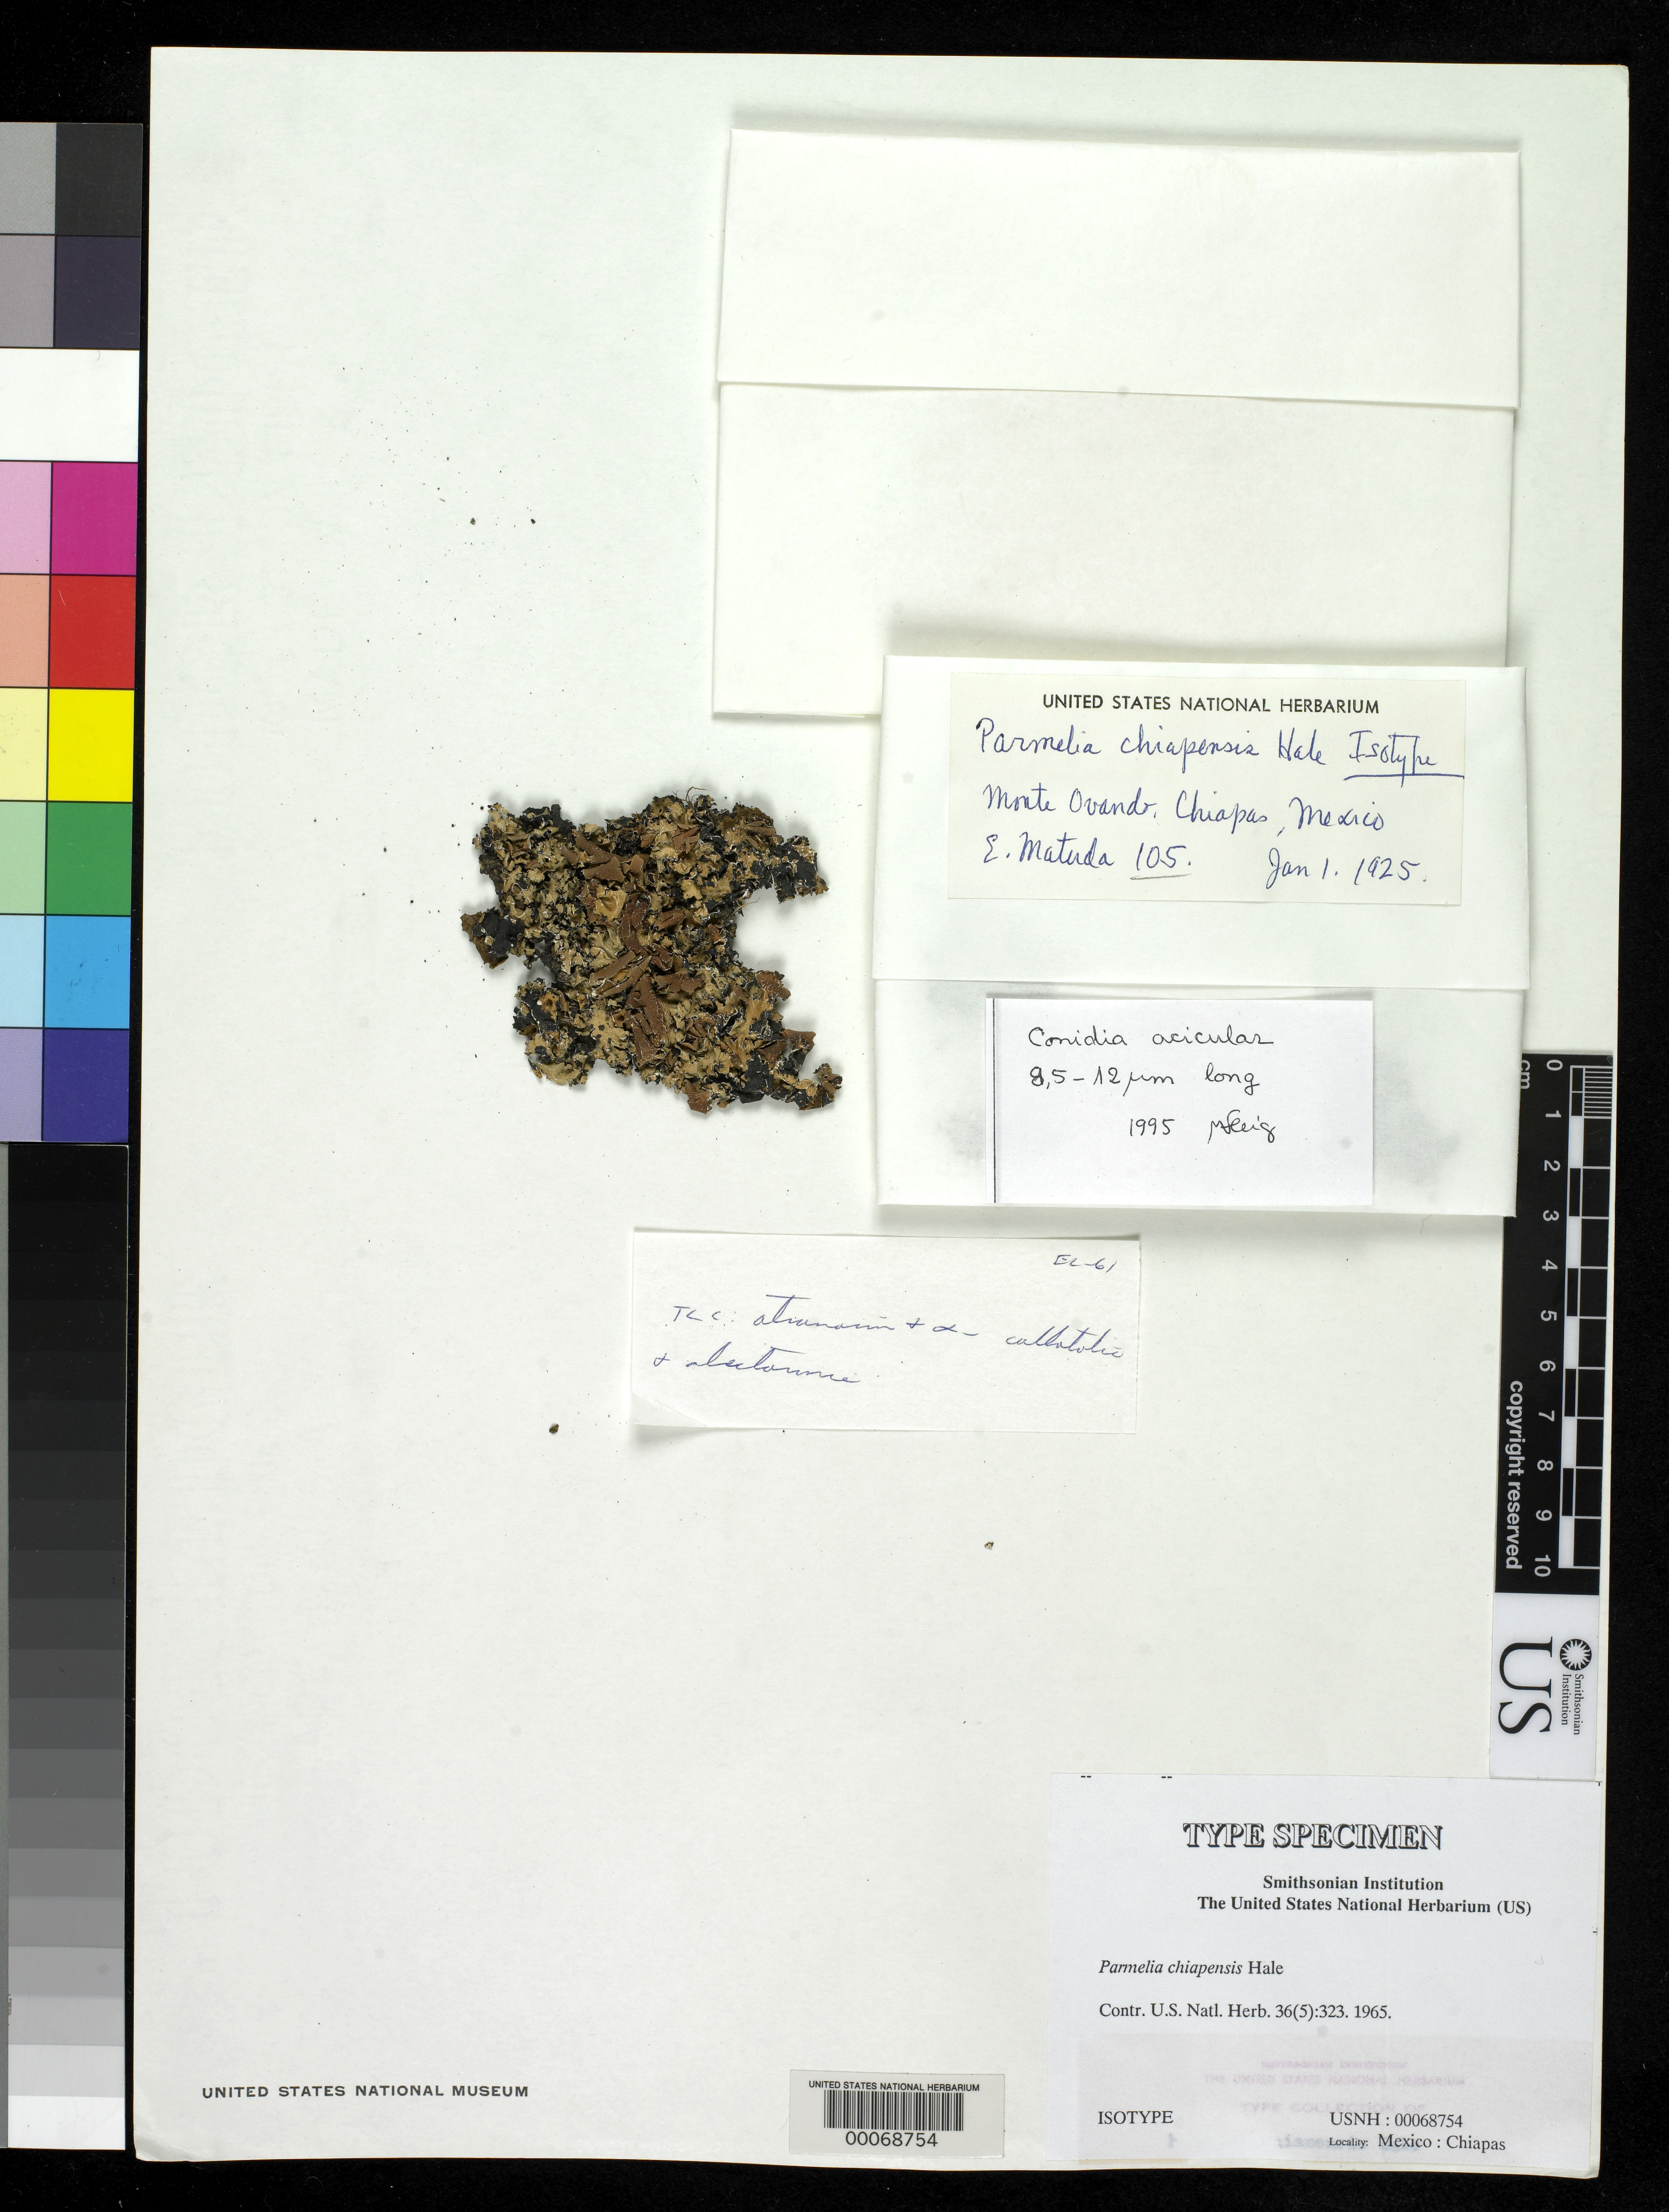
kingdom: Fungi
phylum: Ascomycota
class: Lecanoromycetes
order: Lecanorales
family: Parmeliaceae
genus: Parmelia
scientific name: Parmelia chiapensis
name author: Hale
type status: Isotype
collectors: E. Matuda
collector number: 105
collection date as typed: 01 Jan 1925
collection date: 1925-01-01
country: Mexico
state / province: Chiapas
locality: Monte Ovando.